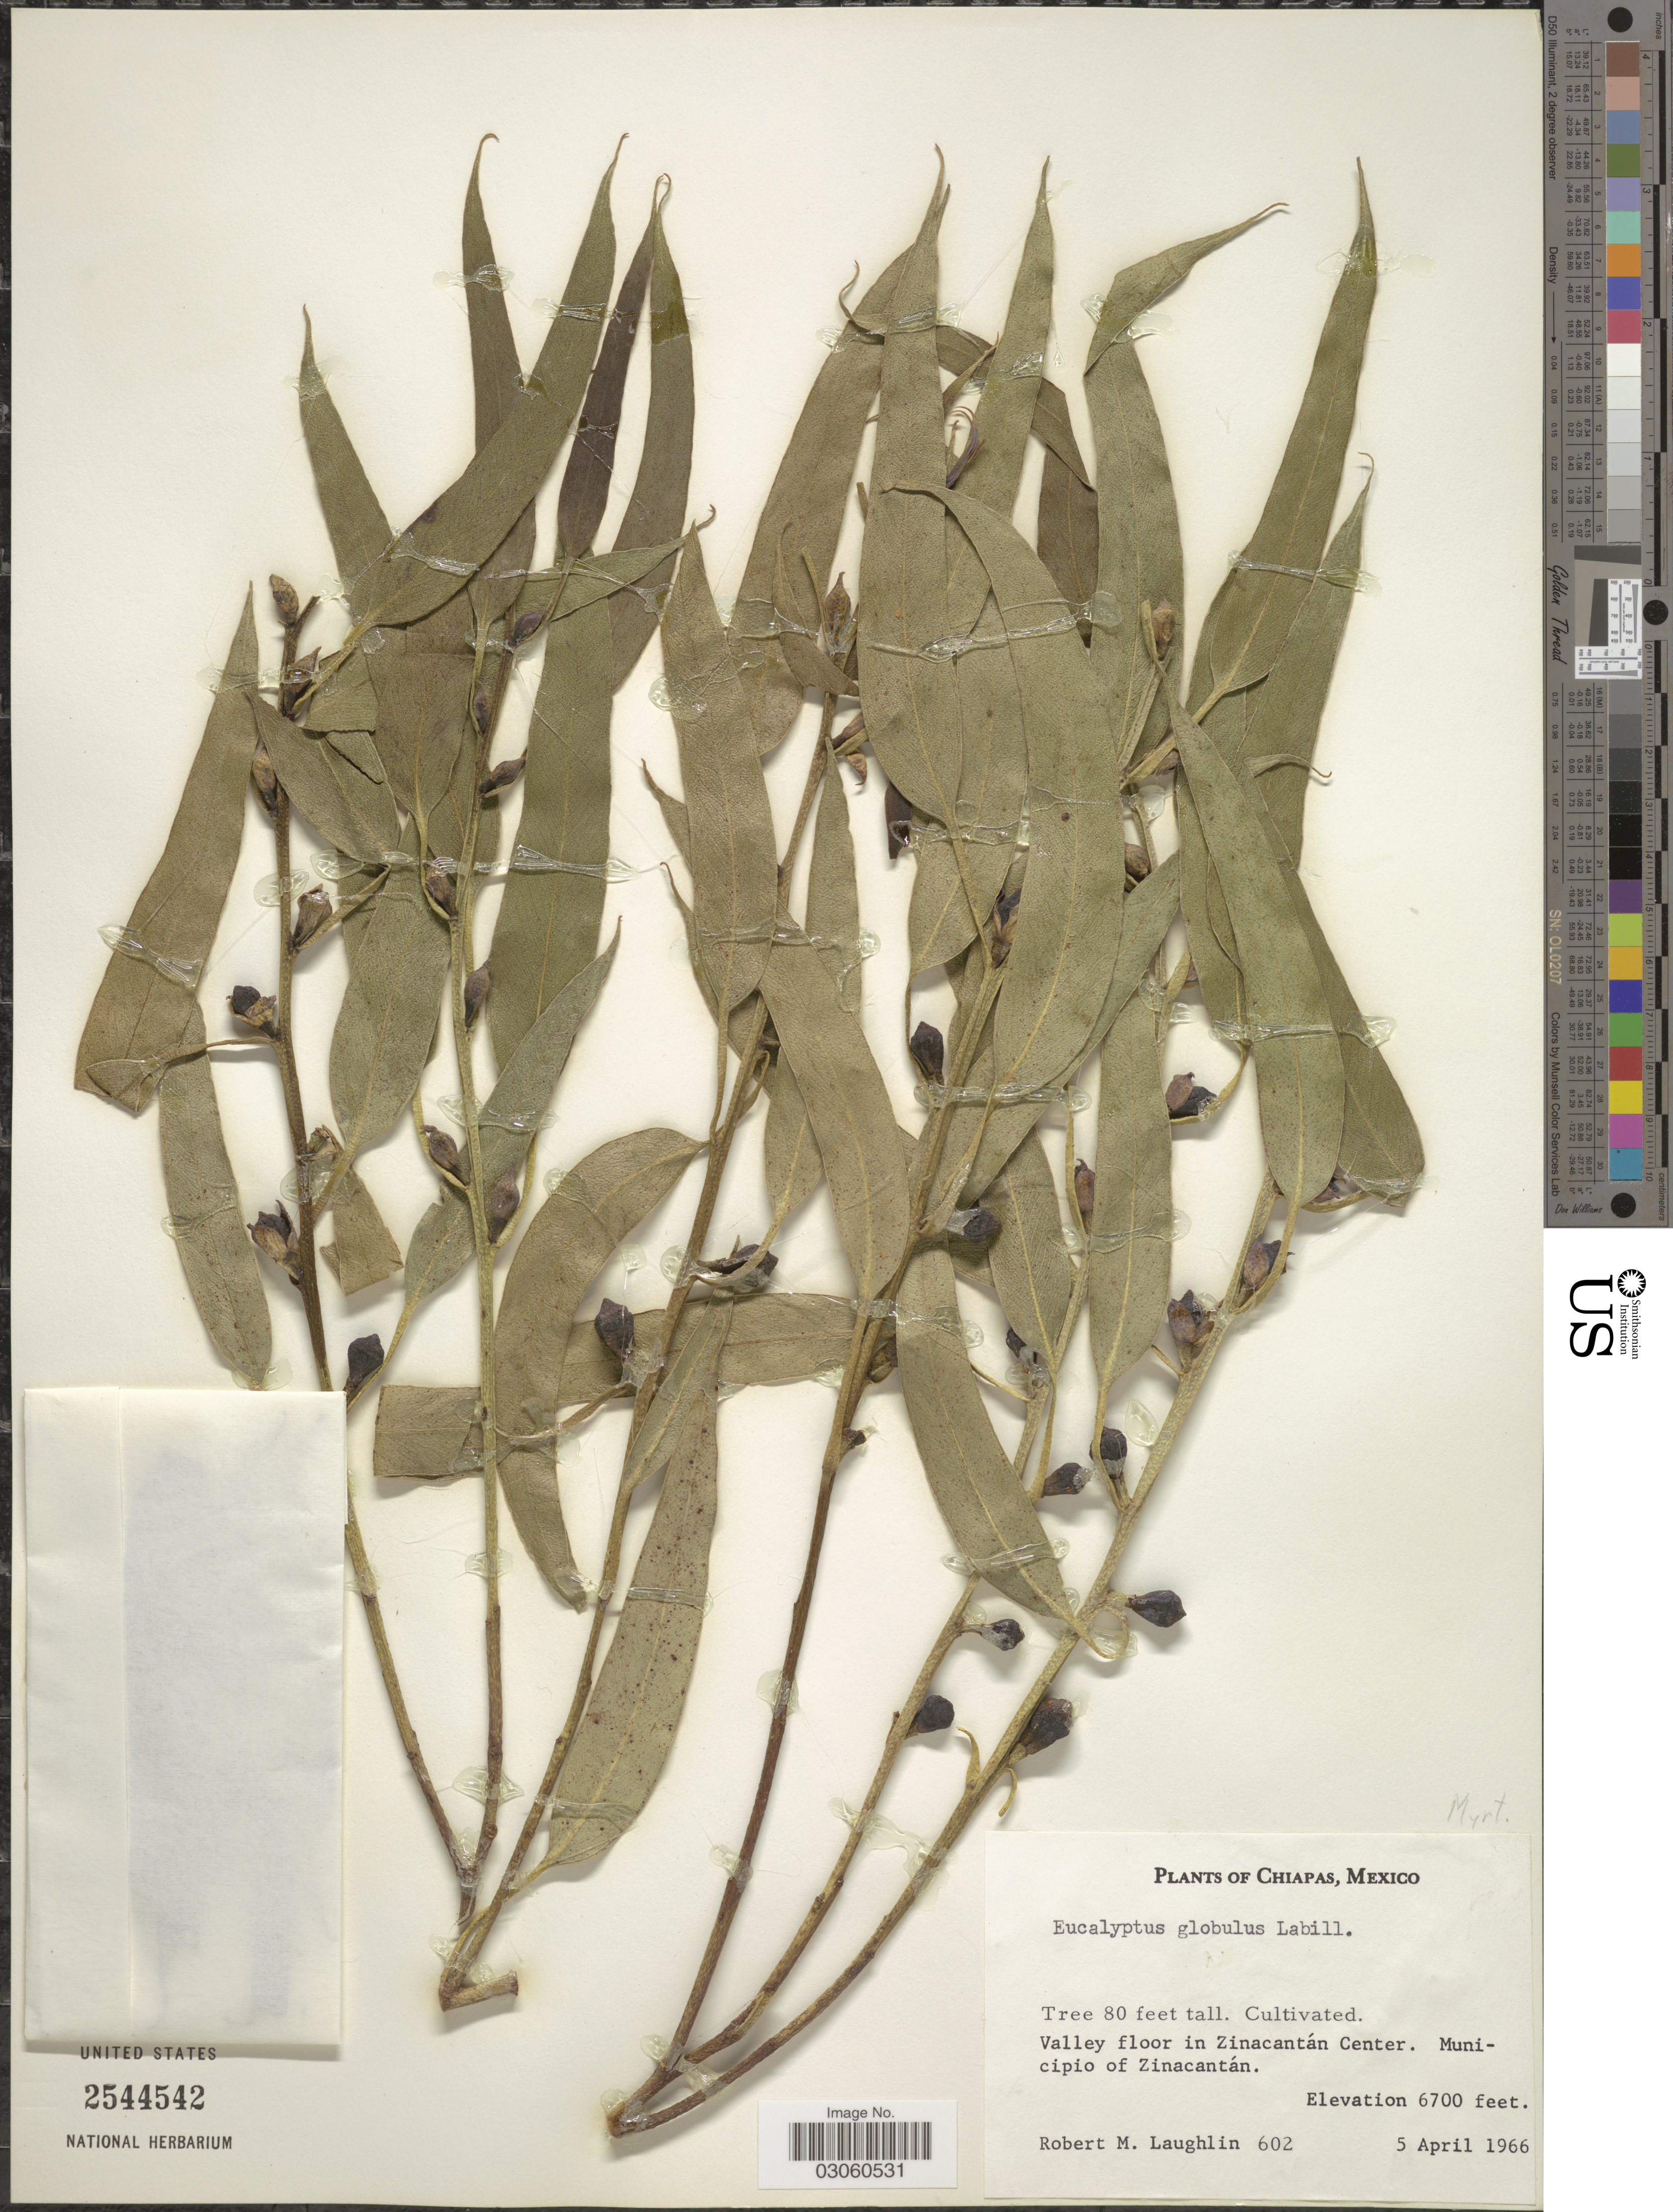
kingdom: Plantae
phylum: Tracheophyta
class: Magnoliopsida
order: Myrtales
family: Myrtaceae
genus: Eucalyptus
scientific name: Eucalyptus globulus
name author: Labill.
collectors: R. M. Laughlin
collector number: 602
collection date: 1966-04-05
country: Mexico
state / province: Chiapas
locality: Valley floor in Zinacantán Center. Municipio of Zinacantán.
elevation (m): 2042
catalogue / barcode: US 2544542